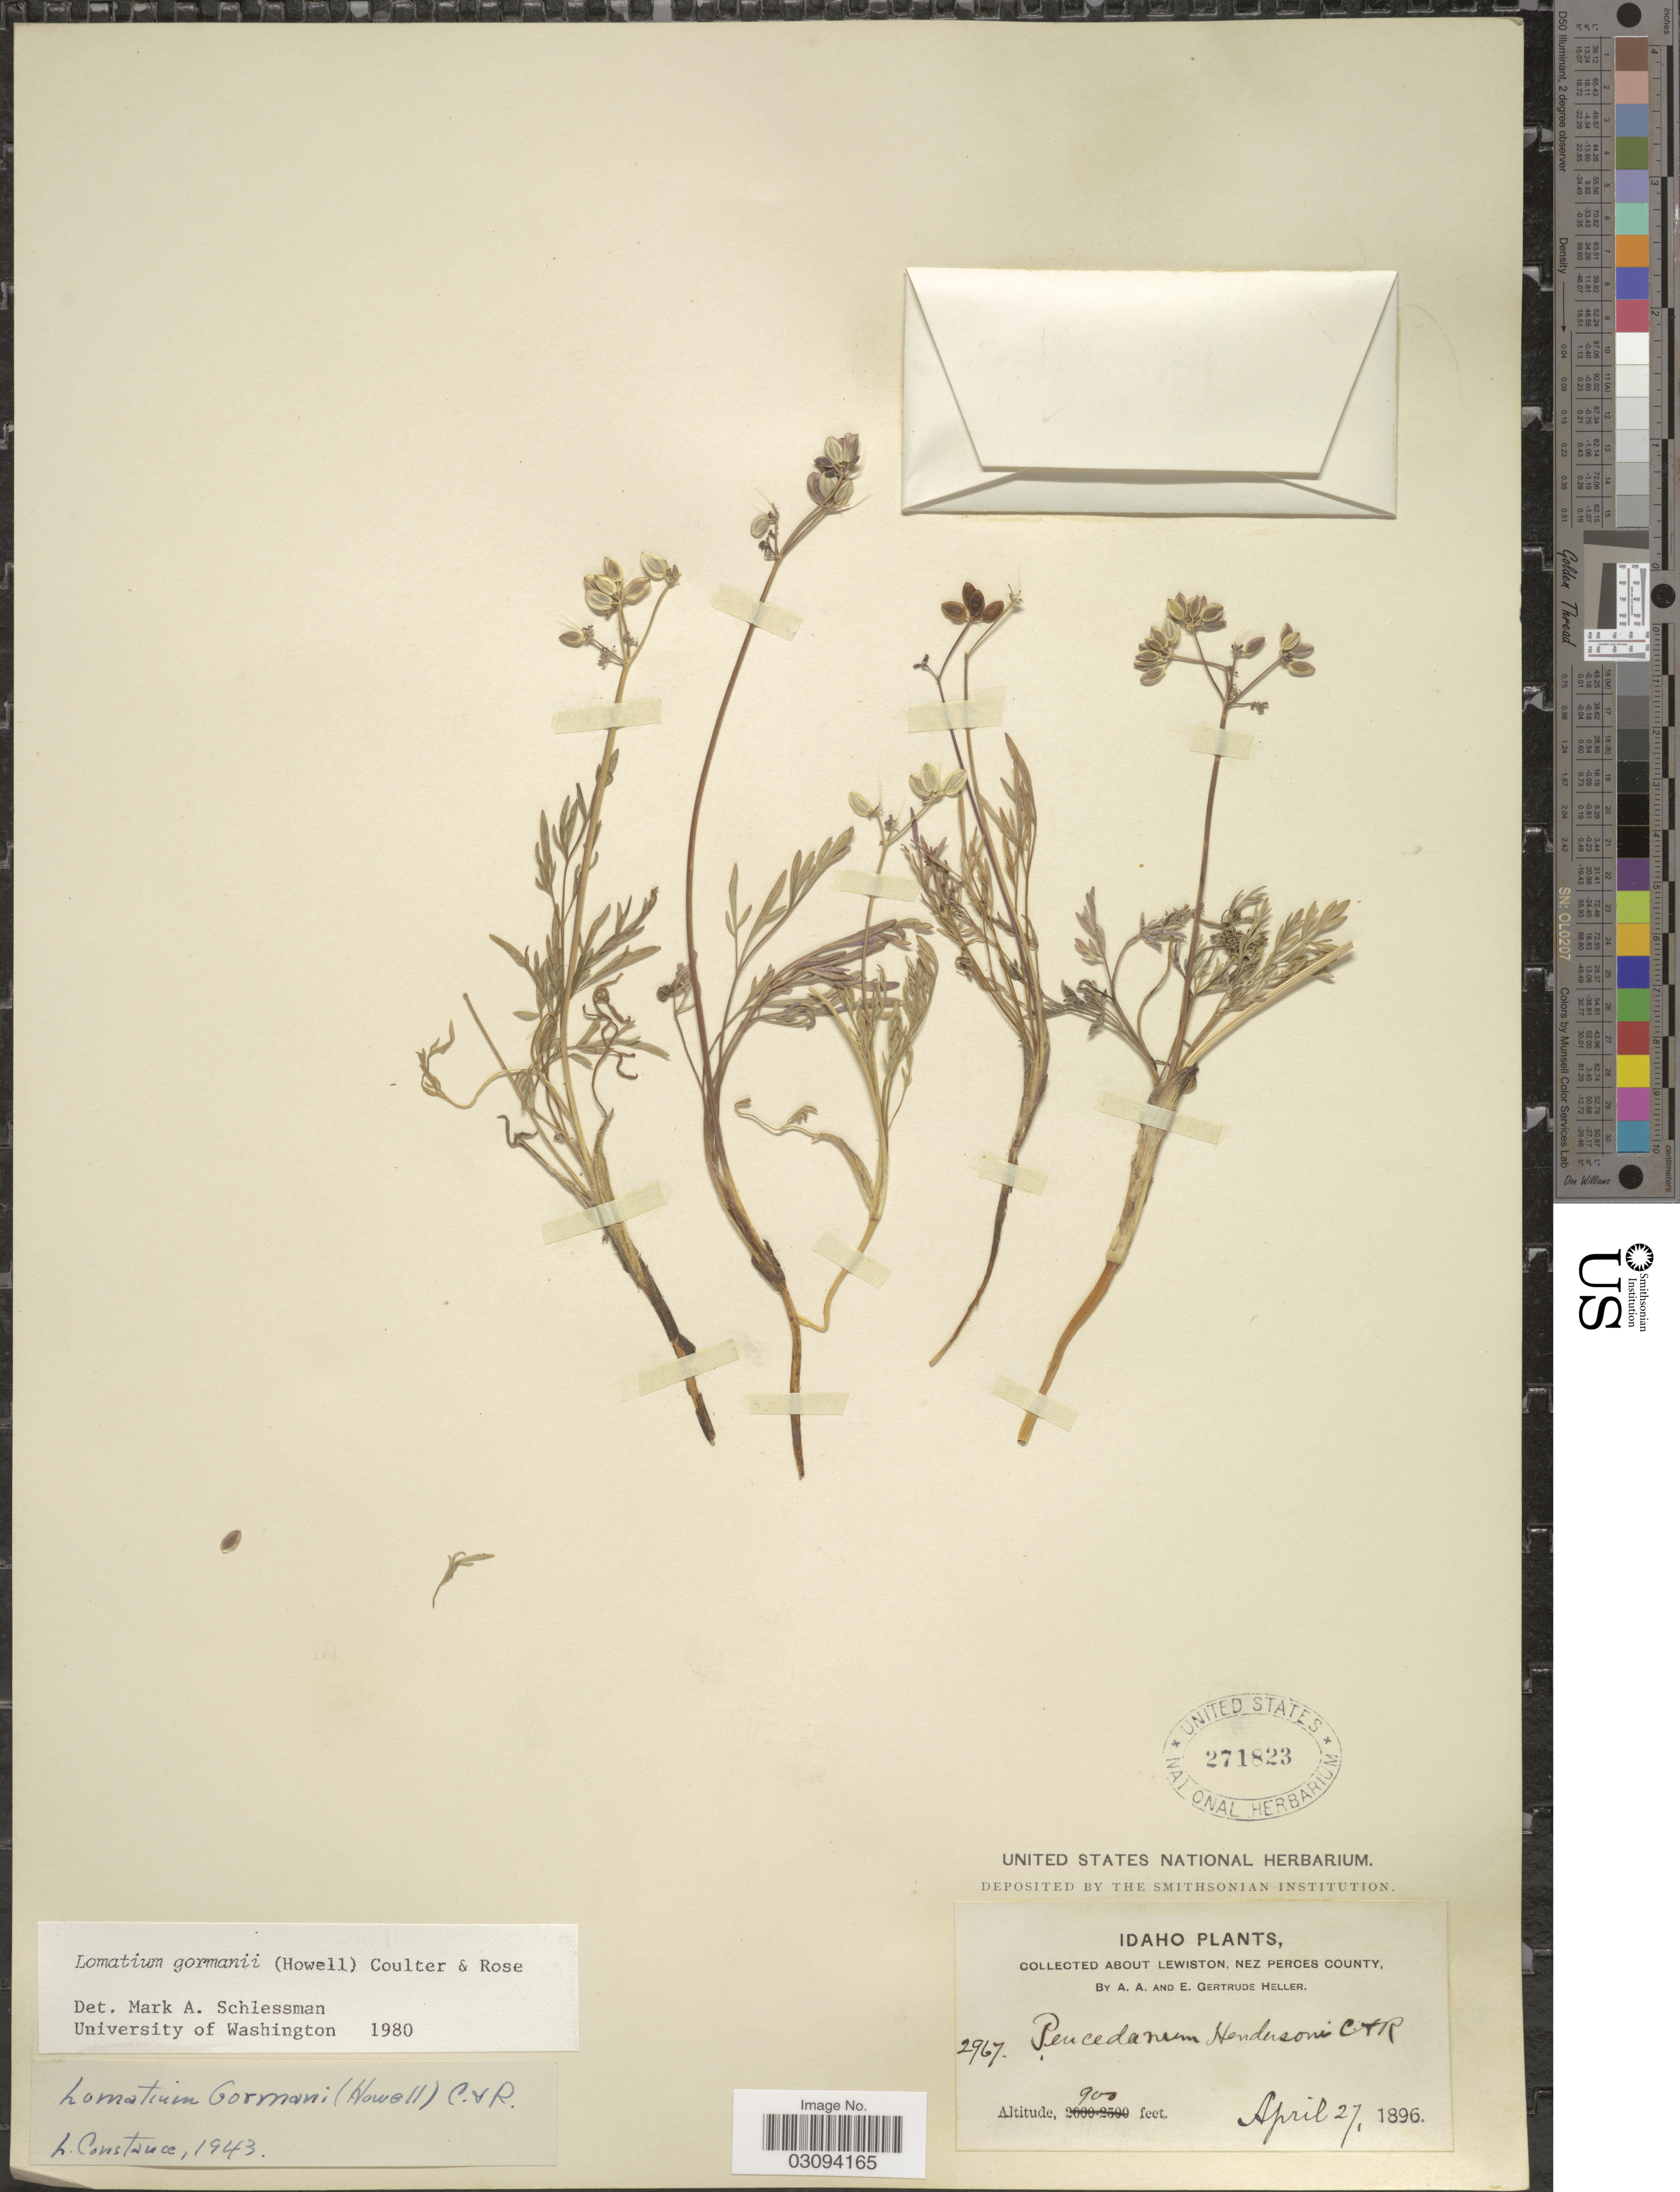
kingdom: Plantae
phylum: Tracheophyta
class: Magnoliopsida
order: Apiales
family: Apiaceae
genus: Lomatium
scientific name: Lomatium gormanii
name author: (Howell) J.M. Coult. & Rose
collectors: A. A. Heller & E. G. Heller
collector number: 2967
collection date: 1896-04-27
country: United States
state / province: Idaho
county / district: Nez Perce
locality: About Lewiston.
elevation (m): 274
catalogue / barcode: US 271823